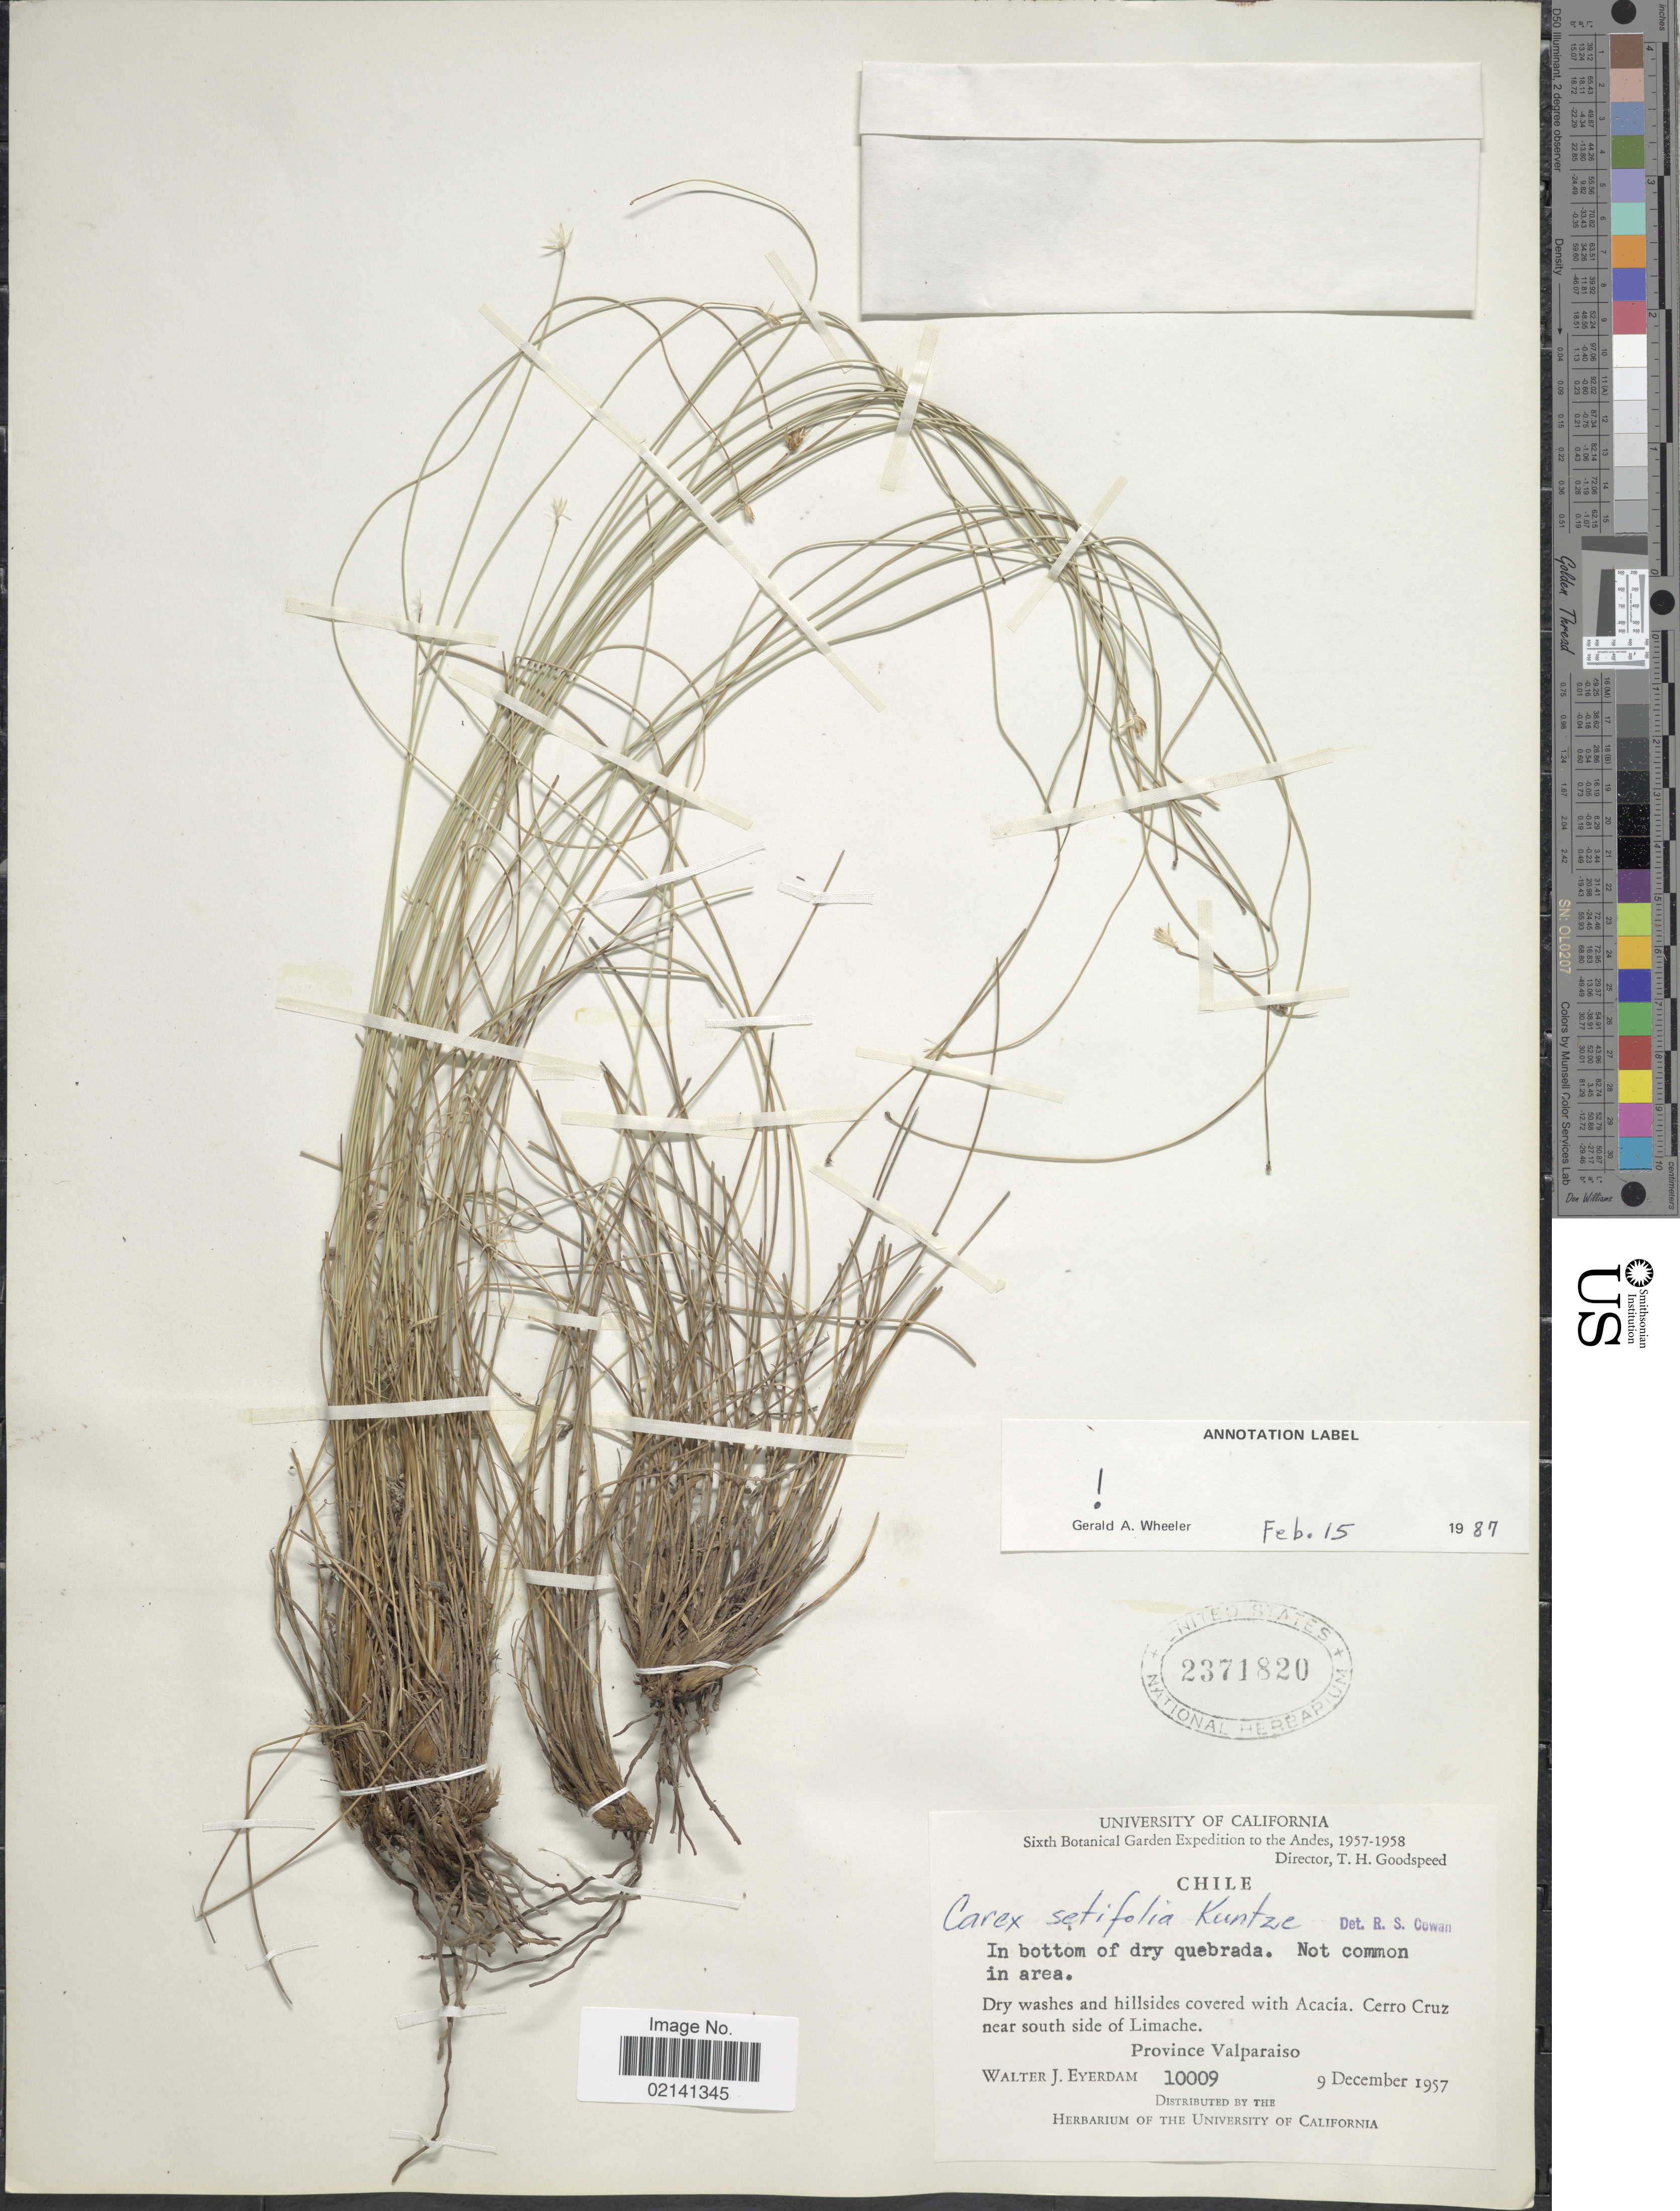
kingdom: Plantae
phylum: Tracheophyta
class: Liliopsida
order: Poales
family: Cyperaceae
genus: Carex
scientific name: Carex setifolia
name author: Kunze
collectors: W. J. Eyerdam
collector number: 10009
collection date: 1957-12-09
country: Chile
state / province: Valparaíso (V)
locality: In bottom of dry quebrada, dry washes and hillsides, Cerro Cruz near south side of Limache.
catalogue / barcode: US 2371820